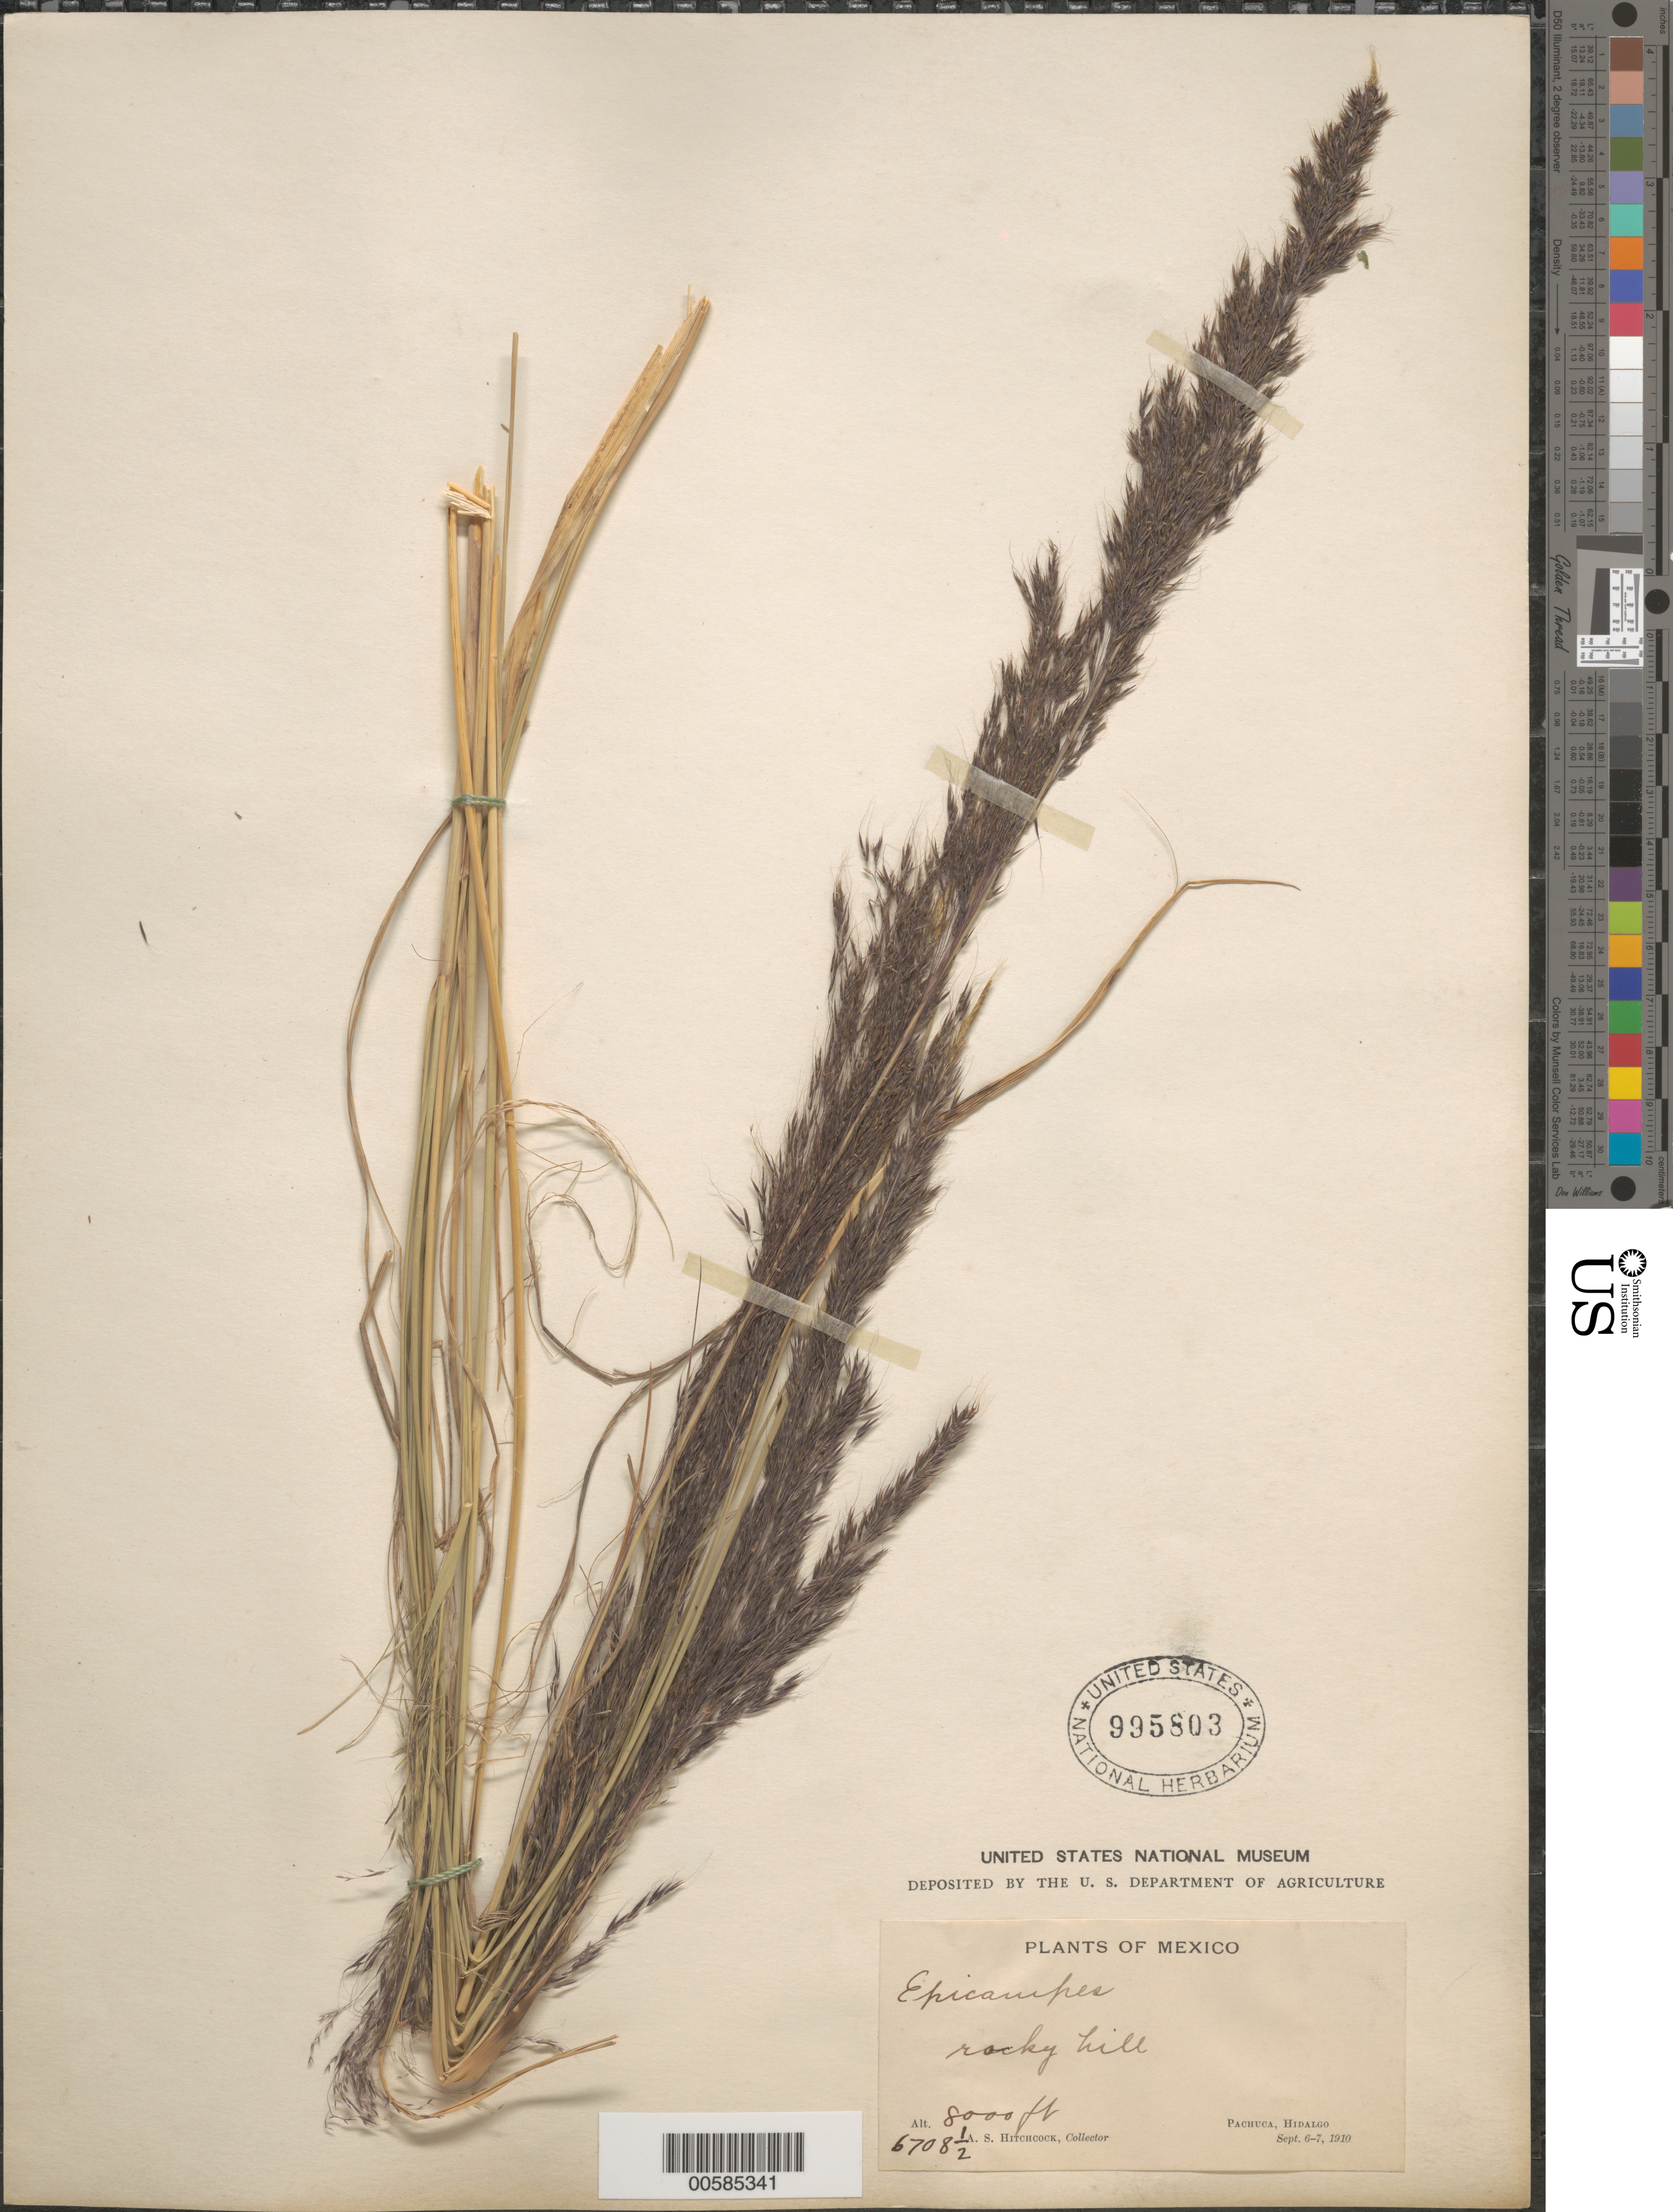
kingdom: Plantae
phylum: Tracheophyta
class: Liliopsida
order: Poales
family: Poaceae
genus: Muhlenbergia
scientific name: Muhlenbergia glabrata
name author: (Kunth) Trin.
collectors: A. S. Hitchcock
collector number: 6708.5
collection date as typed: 6 Sep 1910 to 7 Sep 1910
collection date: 1910-09-06/1910-09-07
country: Mexico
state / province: Hidalgo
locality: Pachuca.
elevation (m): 2438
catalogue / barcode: US 995803